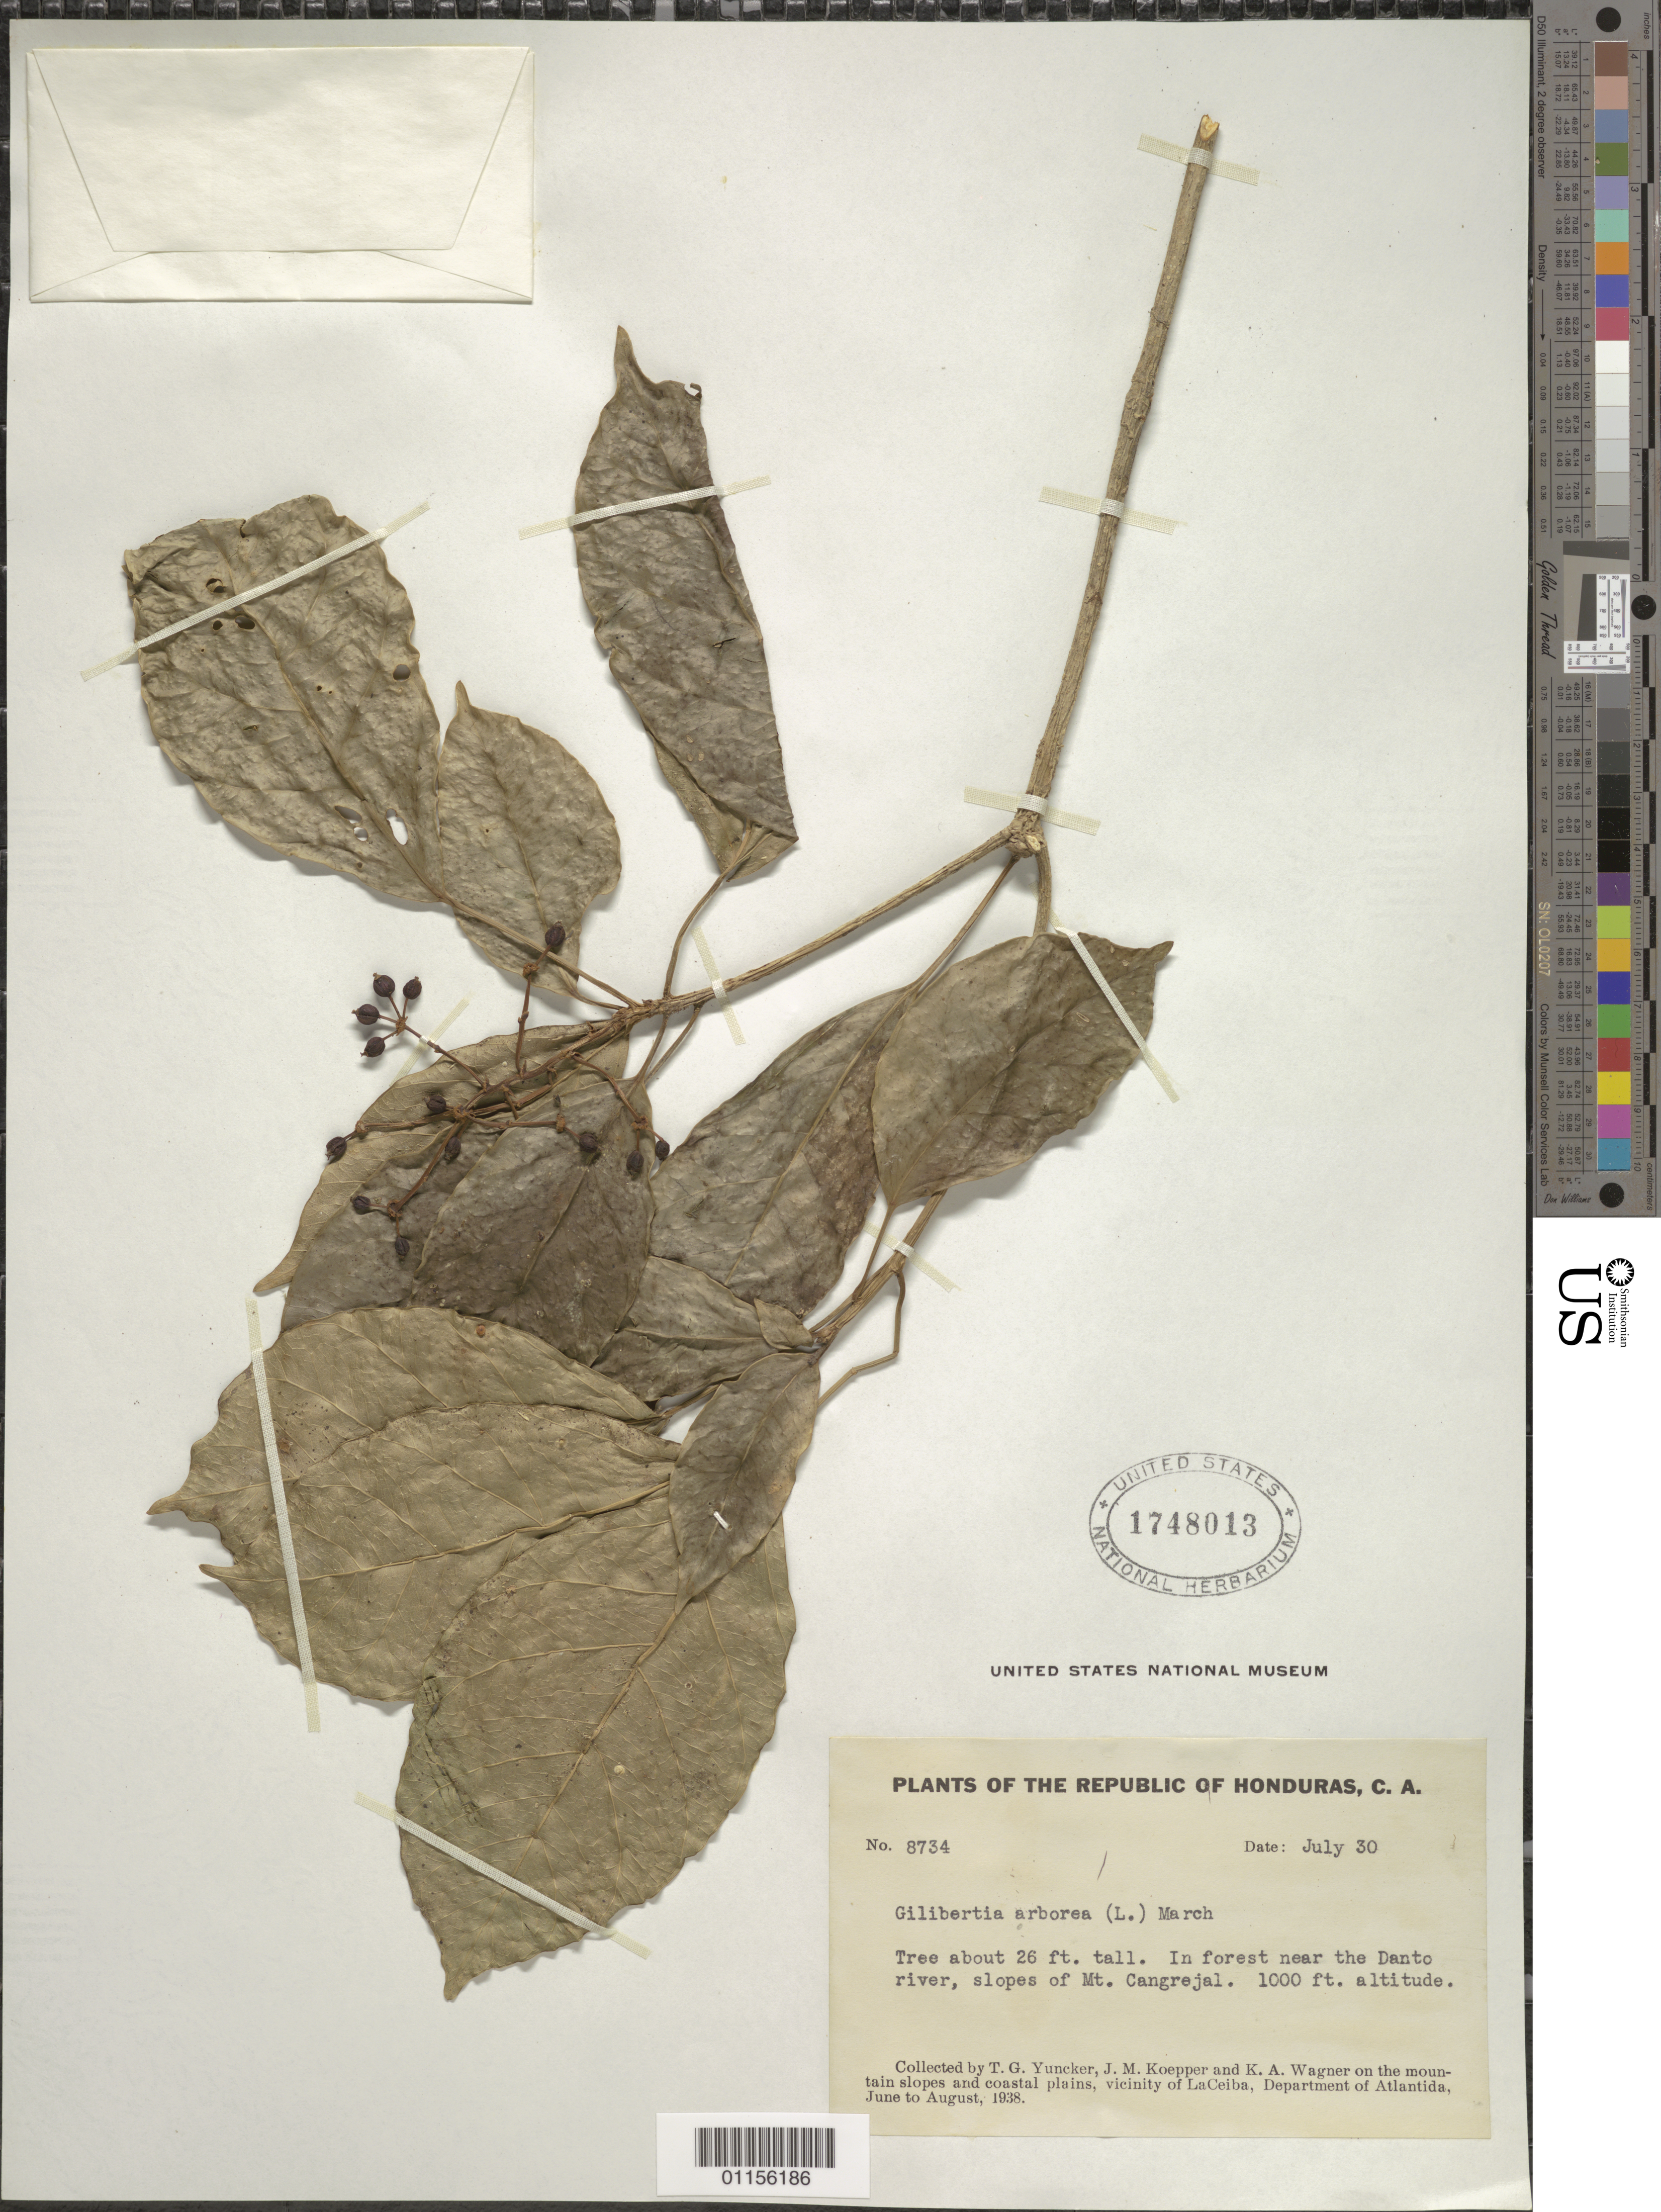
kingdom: Plantae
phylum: Tracheophyta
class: Magnoliopsida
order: Apiales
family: Araliaceae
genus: Dendropanax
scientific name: Dendropanax arboreus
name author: (L.) Decne. & Planch.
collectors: T. G. Yuncker, J. M. Koepper & K. A. Wagner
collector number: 8734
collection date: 1938-07-30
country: Honduras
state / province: Atlántida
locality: Vicinity of La Ceiba. Near the Danto River, slopes of Mt Cangrejal.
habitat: Tree, in forest near river on the mountain slopes and coastal plains.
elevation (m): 305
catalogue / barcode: US 1748013